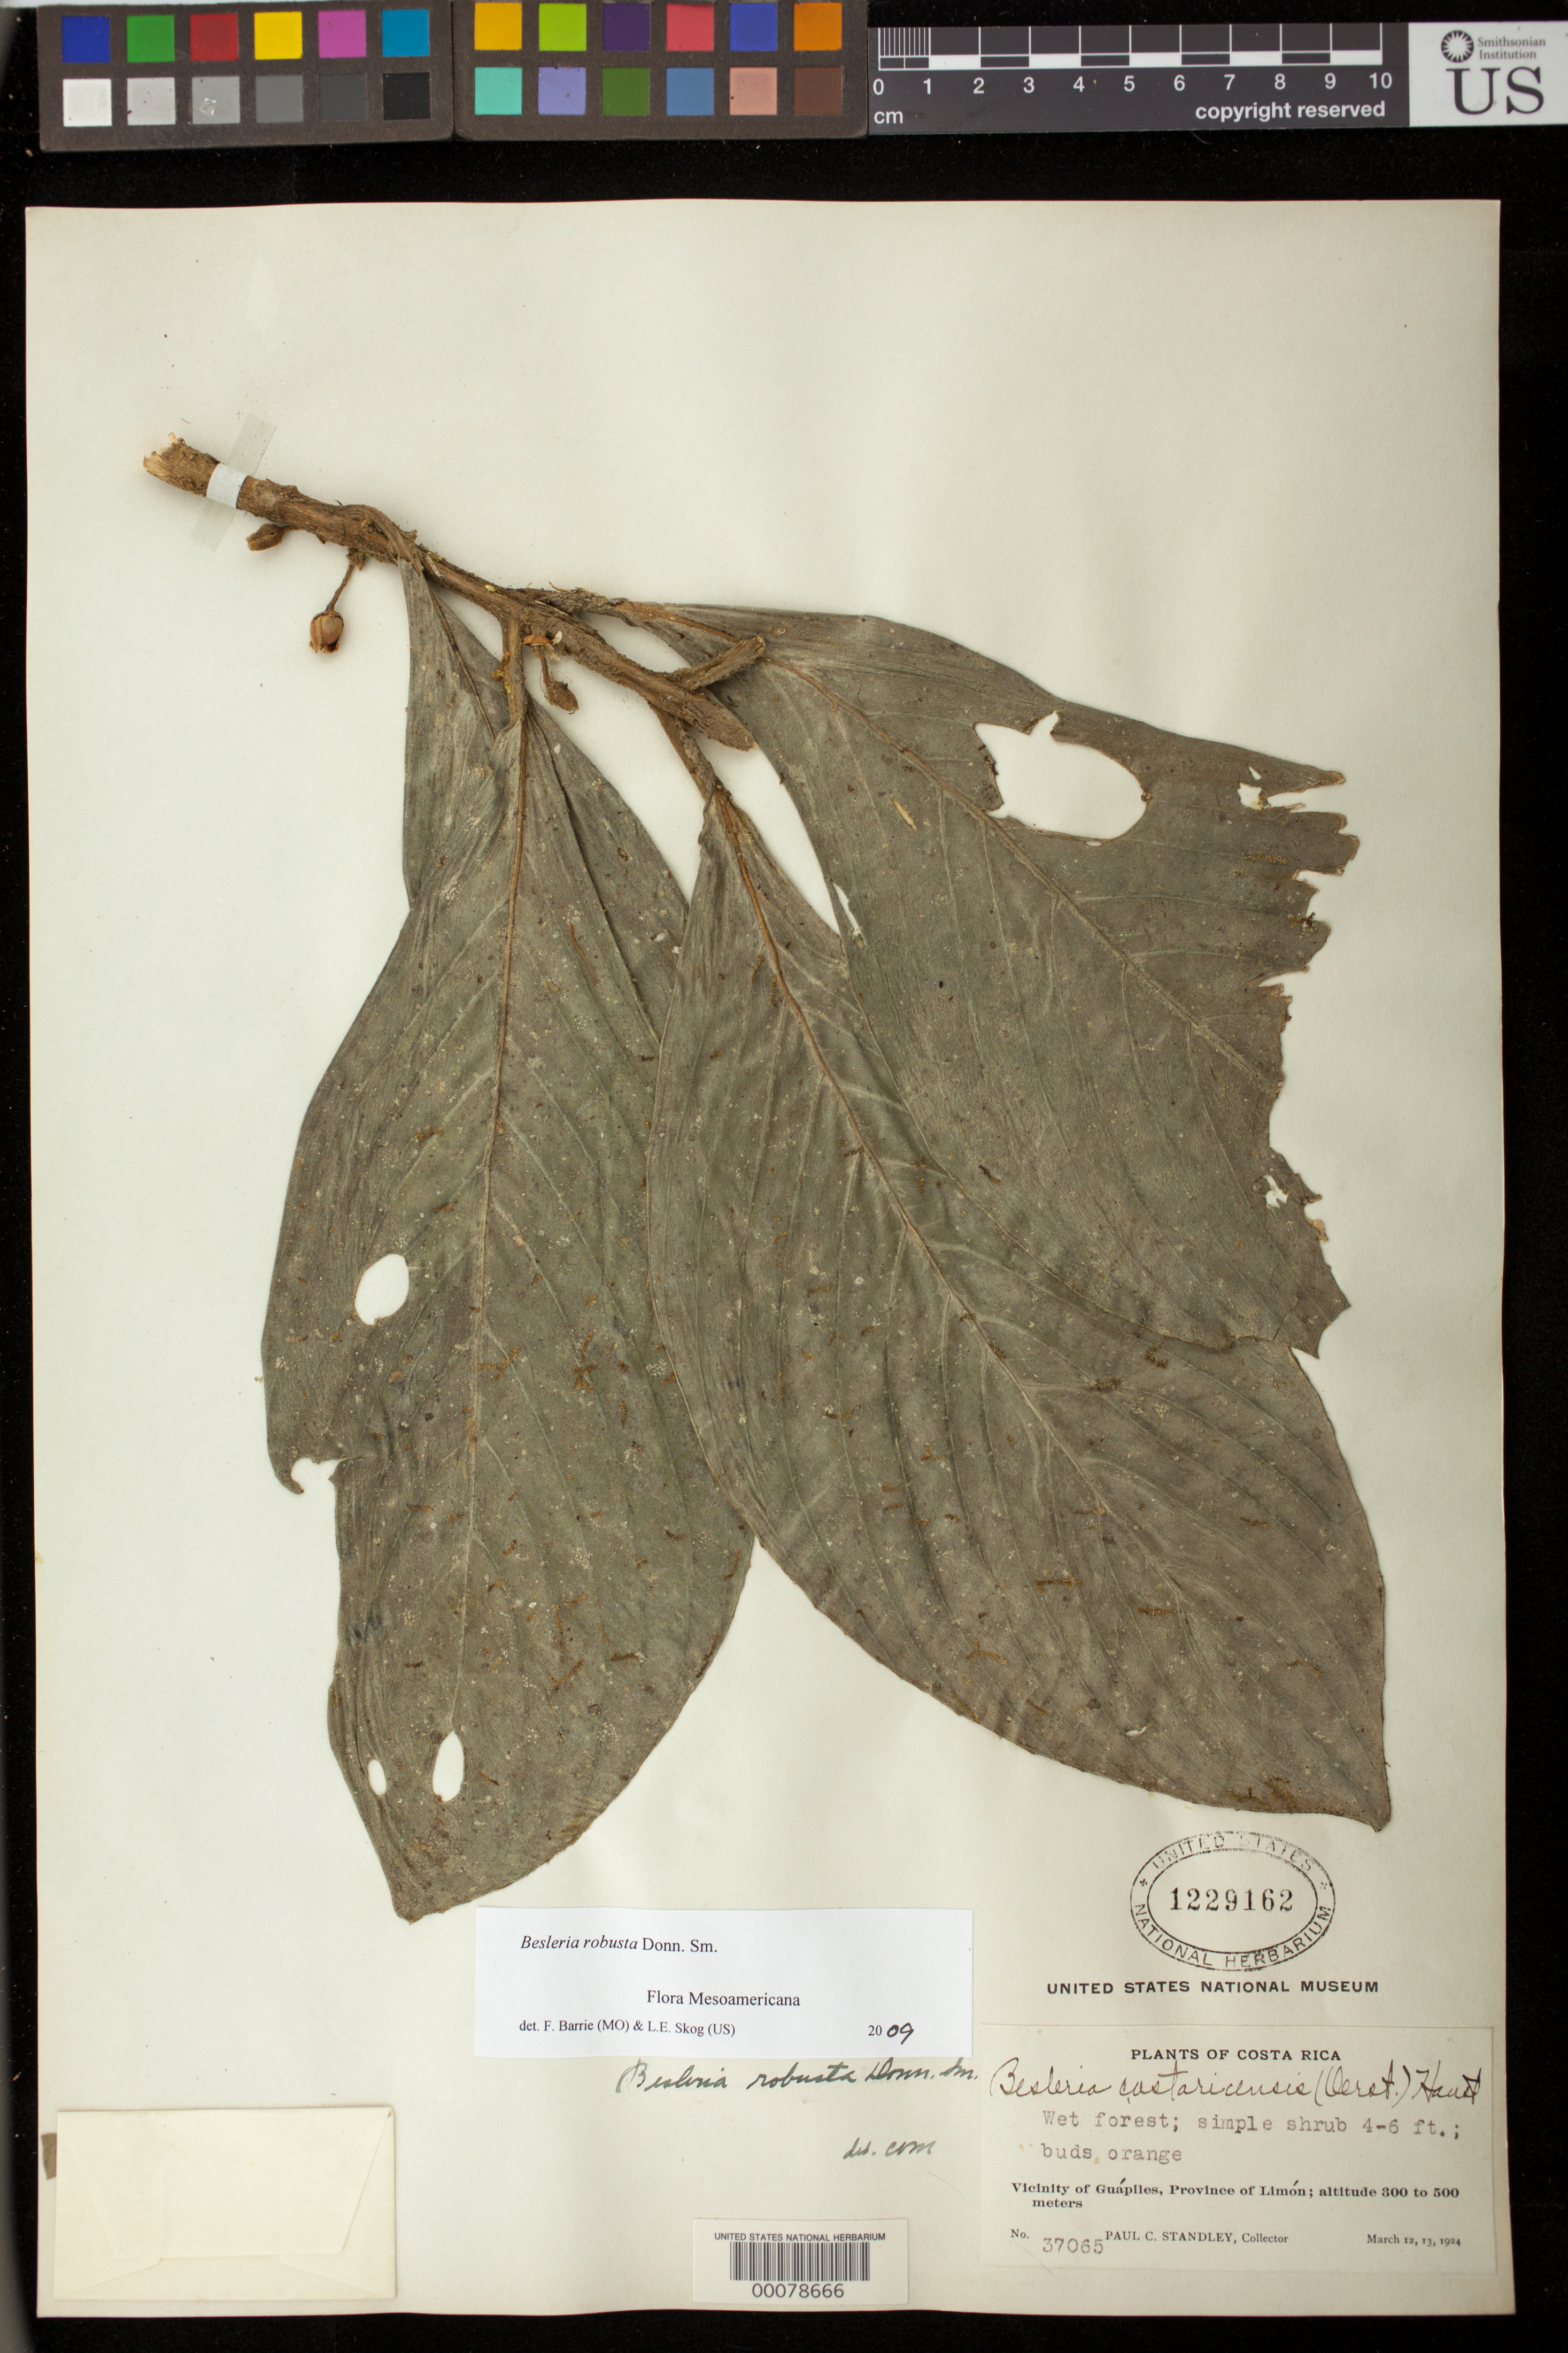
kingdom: Plantae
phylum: Tracheophyta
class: Magnoliopsida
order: Lamiales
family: Gesneriaceae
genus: Besleria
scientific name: Besleria robusta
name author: Donn. Sm.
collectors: P. C. Standley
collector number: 37065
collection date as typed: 12-13 Mar 1924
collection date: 1924-03-12/1924-03-13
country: Costa Rica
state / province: Limón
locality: Vicinity of Guapiles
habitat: Wet forest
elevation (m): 300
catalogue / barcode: US 1229162